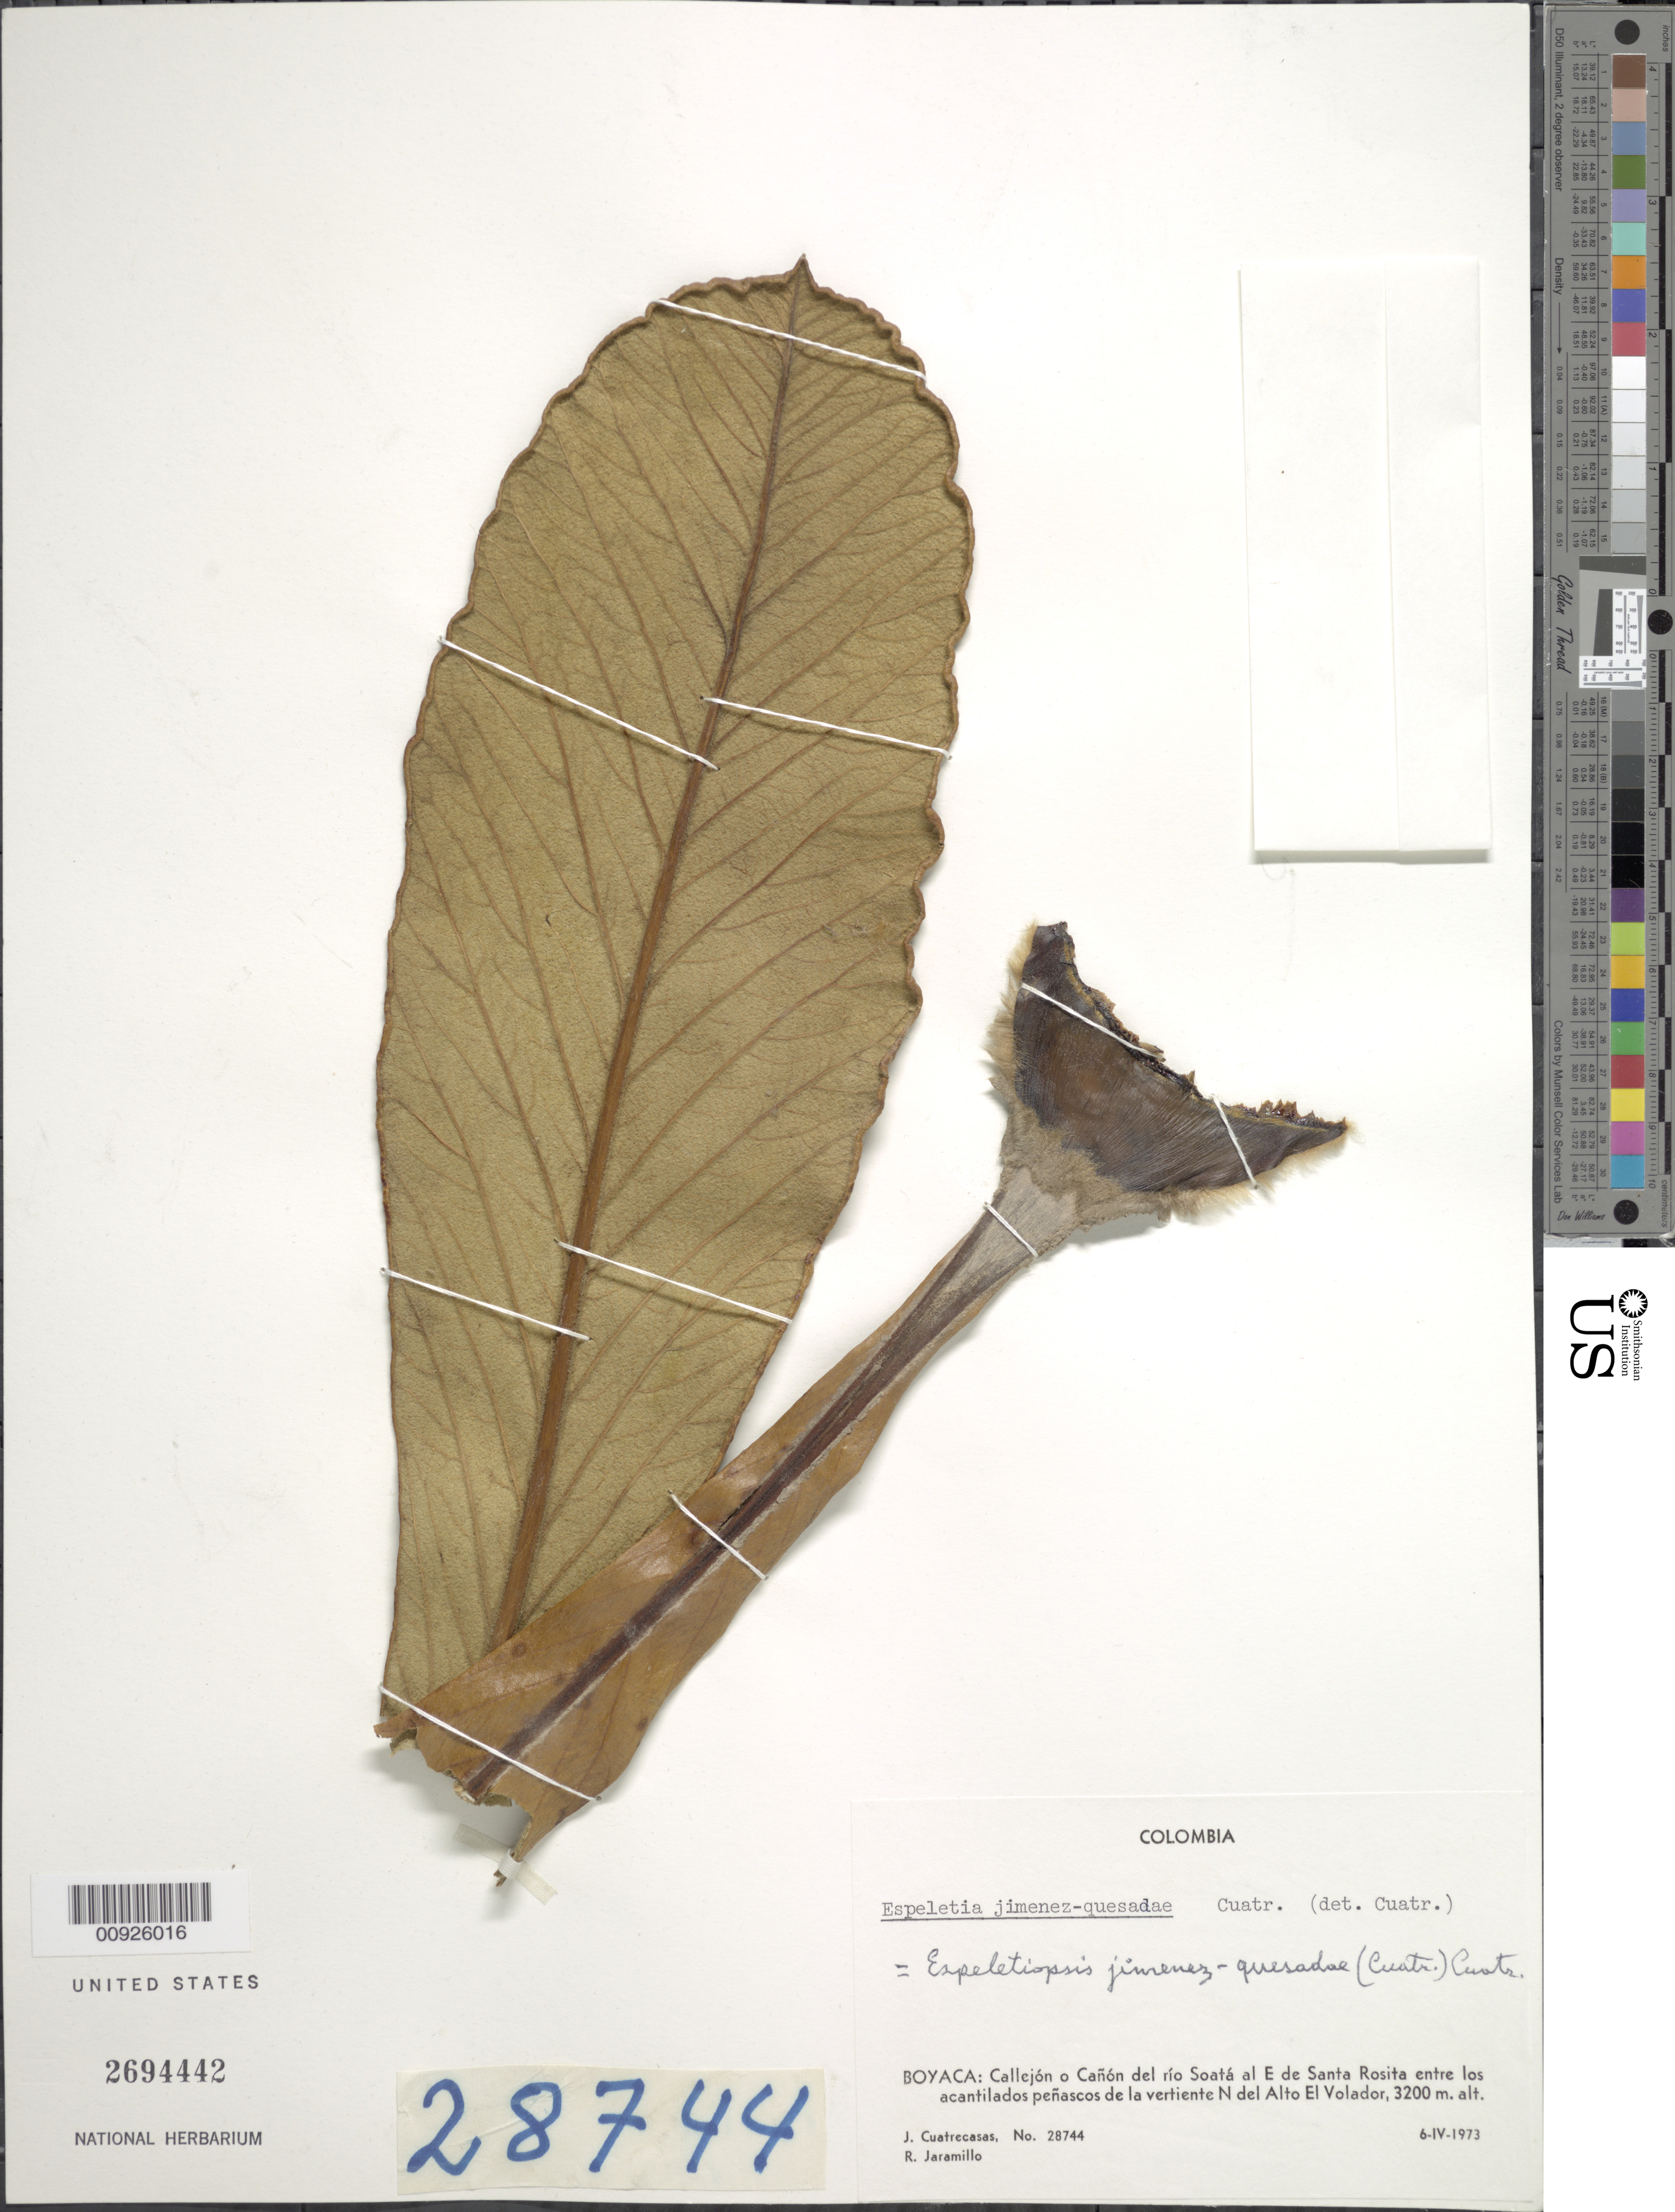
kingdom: Plantae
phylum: Tracheophyta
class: Magnoliopsida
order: Asterales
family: Asteraceae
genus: Espeletiopsis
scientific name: Espeletiopsis jimenez-quesadae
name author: (Cuatrec.) Cuatrec.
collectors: J. Cuatrecasas & R. Jaramillo M.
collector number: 28744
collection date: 1973-04-06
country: Colombia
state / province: Boyacá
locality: Boyacá: Callejon o Cañon del rio Soata al E de Santa Rosita entre los acantilados peñados de la vertiente N del Alto El Volador.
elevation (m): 3200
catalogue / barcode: US 2694442